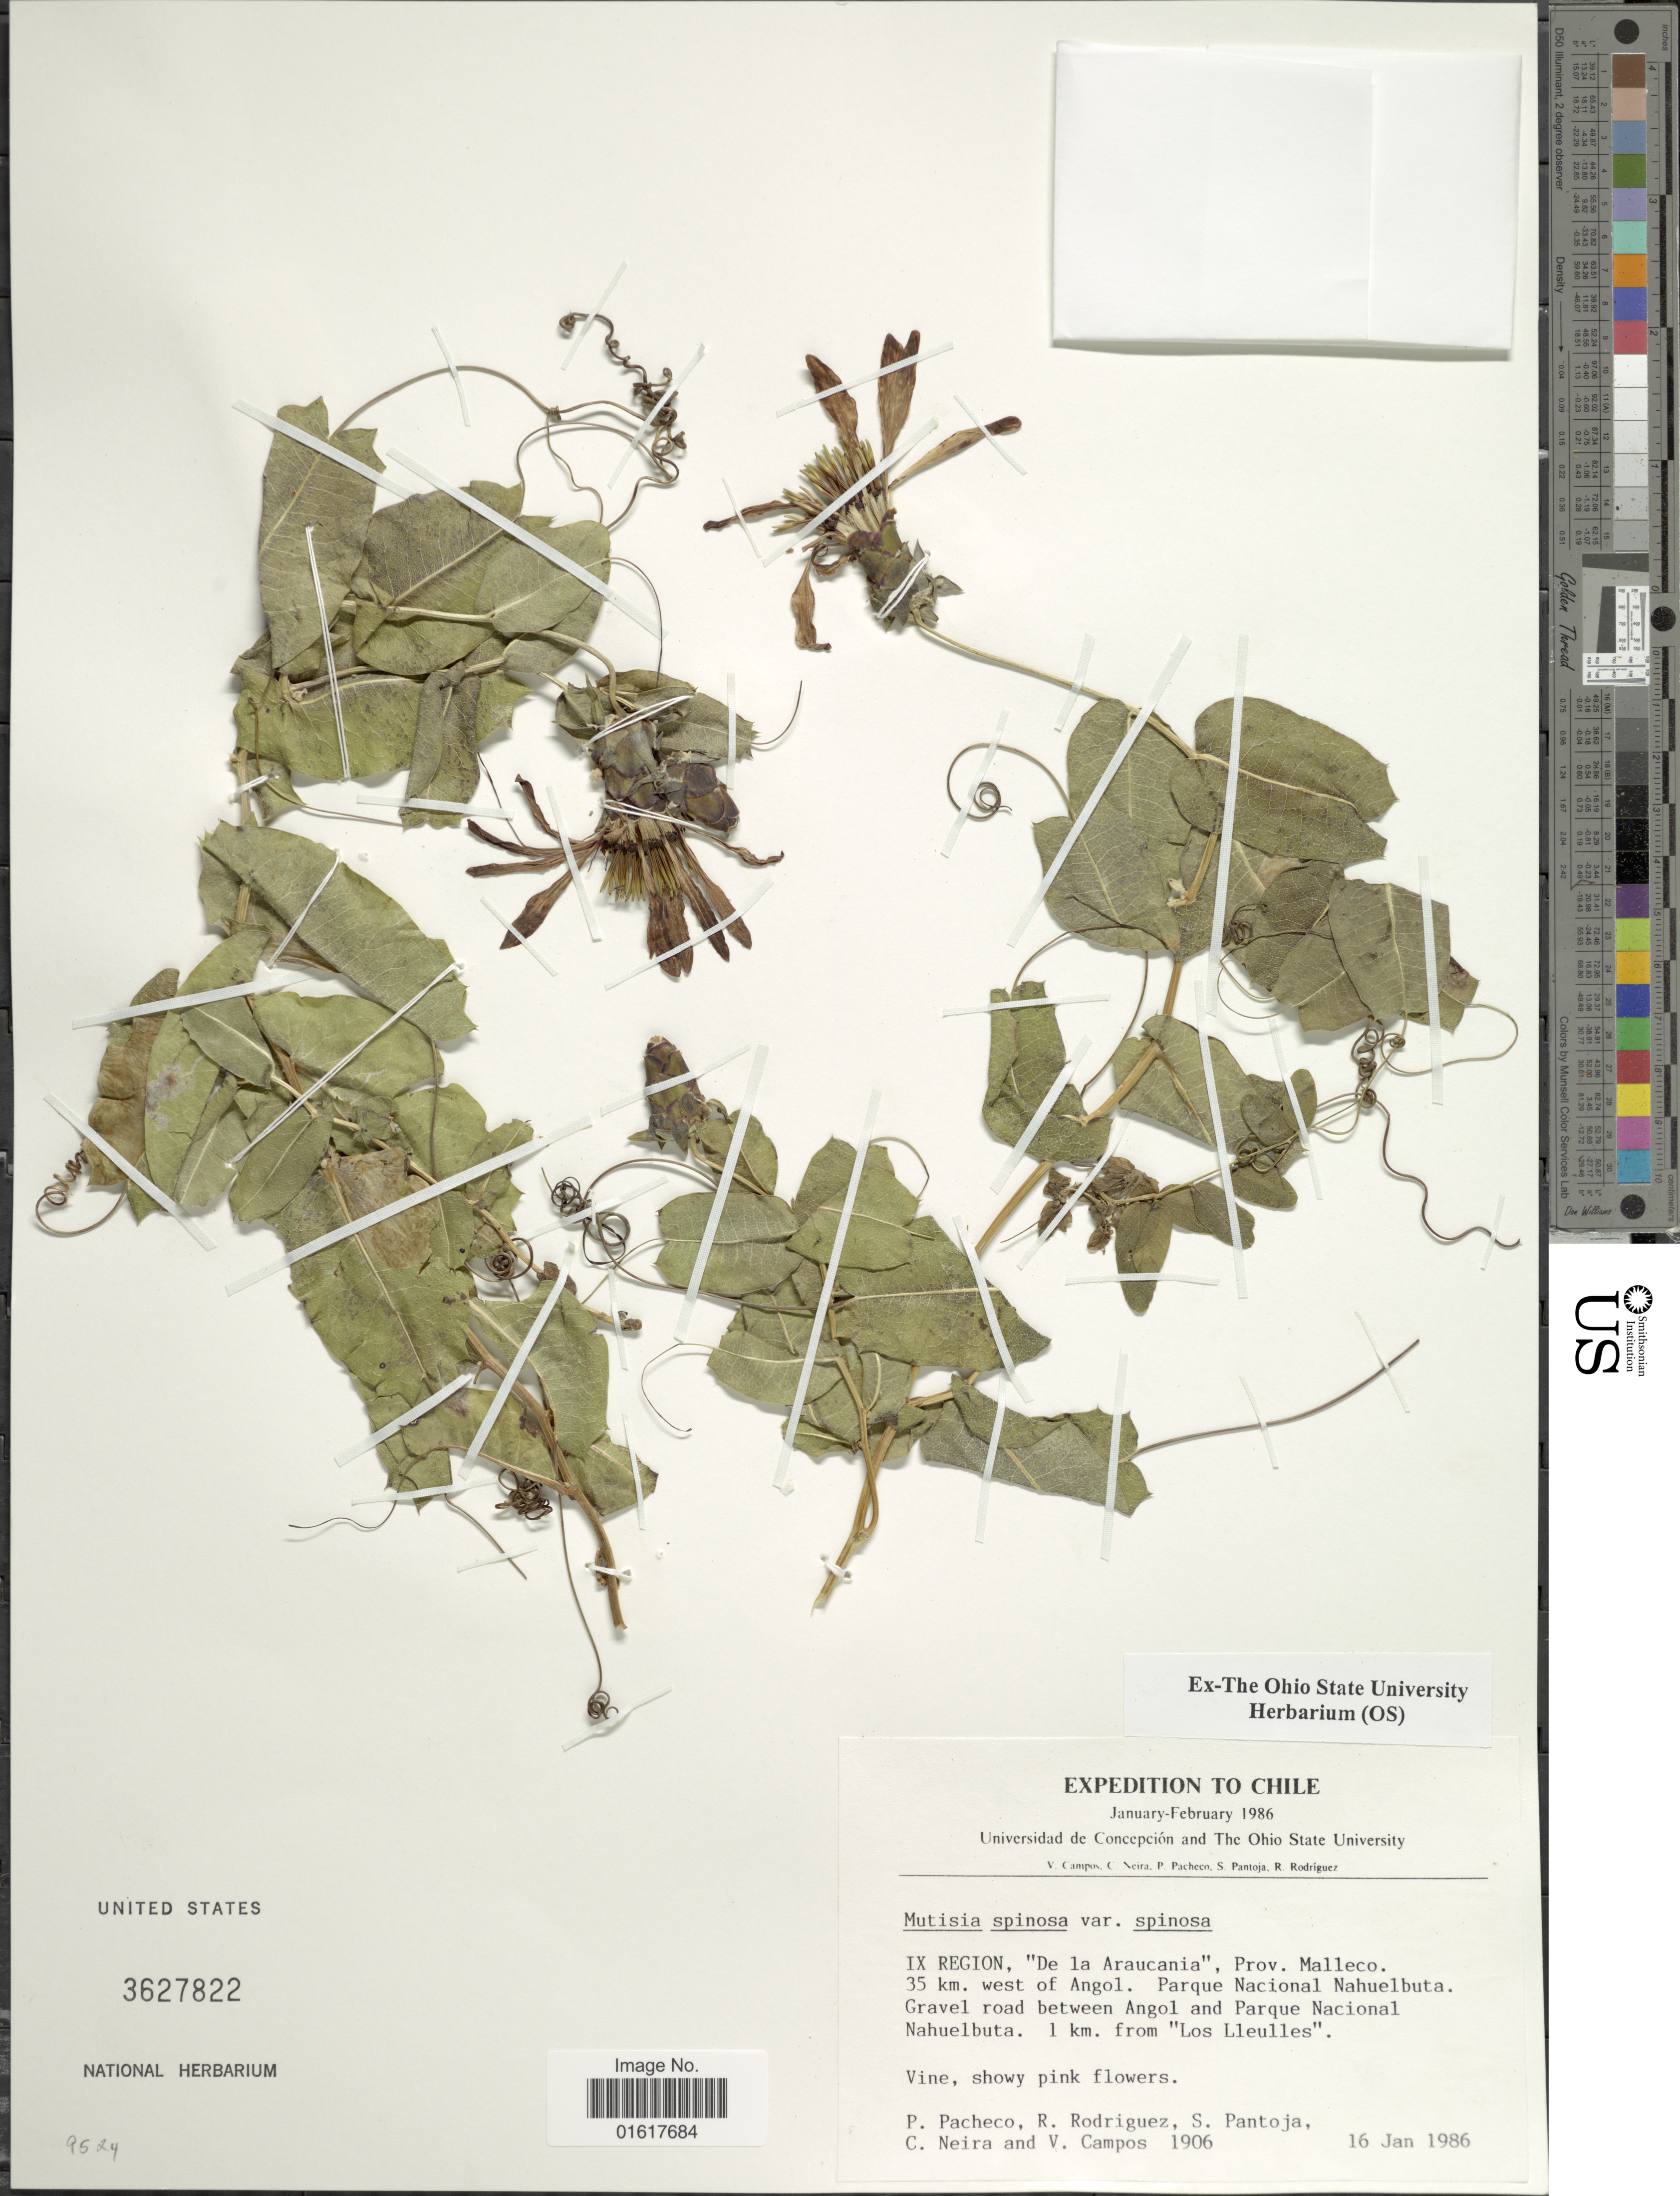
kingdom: Plantae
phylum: Tracheophyta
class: Magnoliopsida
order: Asterales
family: Asteraceae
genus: Mutisia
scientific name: Mutisia spinosa var. spinosa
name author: Ruiz & Pav.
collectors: P. Pacheco, R. Rodriguez, S. PANTOJA, C. Neira & V. Campos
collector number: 1906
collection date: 1986-01-16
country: Chile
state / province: Araucanía (IX)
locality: IX region, "De la Araucania", Prov. Malleco. 35 km. west of Angol. Parque Nacional Nahuelbuta. Gravel road between Angol and Parque Nacional Nahuelbuta. 1 km. from "Los Lleules".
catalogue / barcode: US 3627822